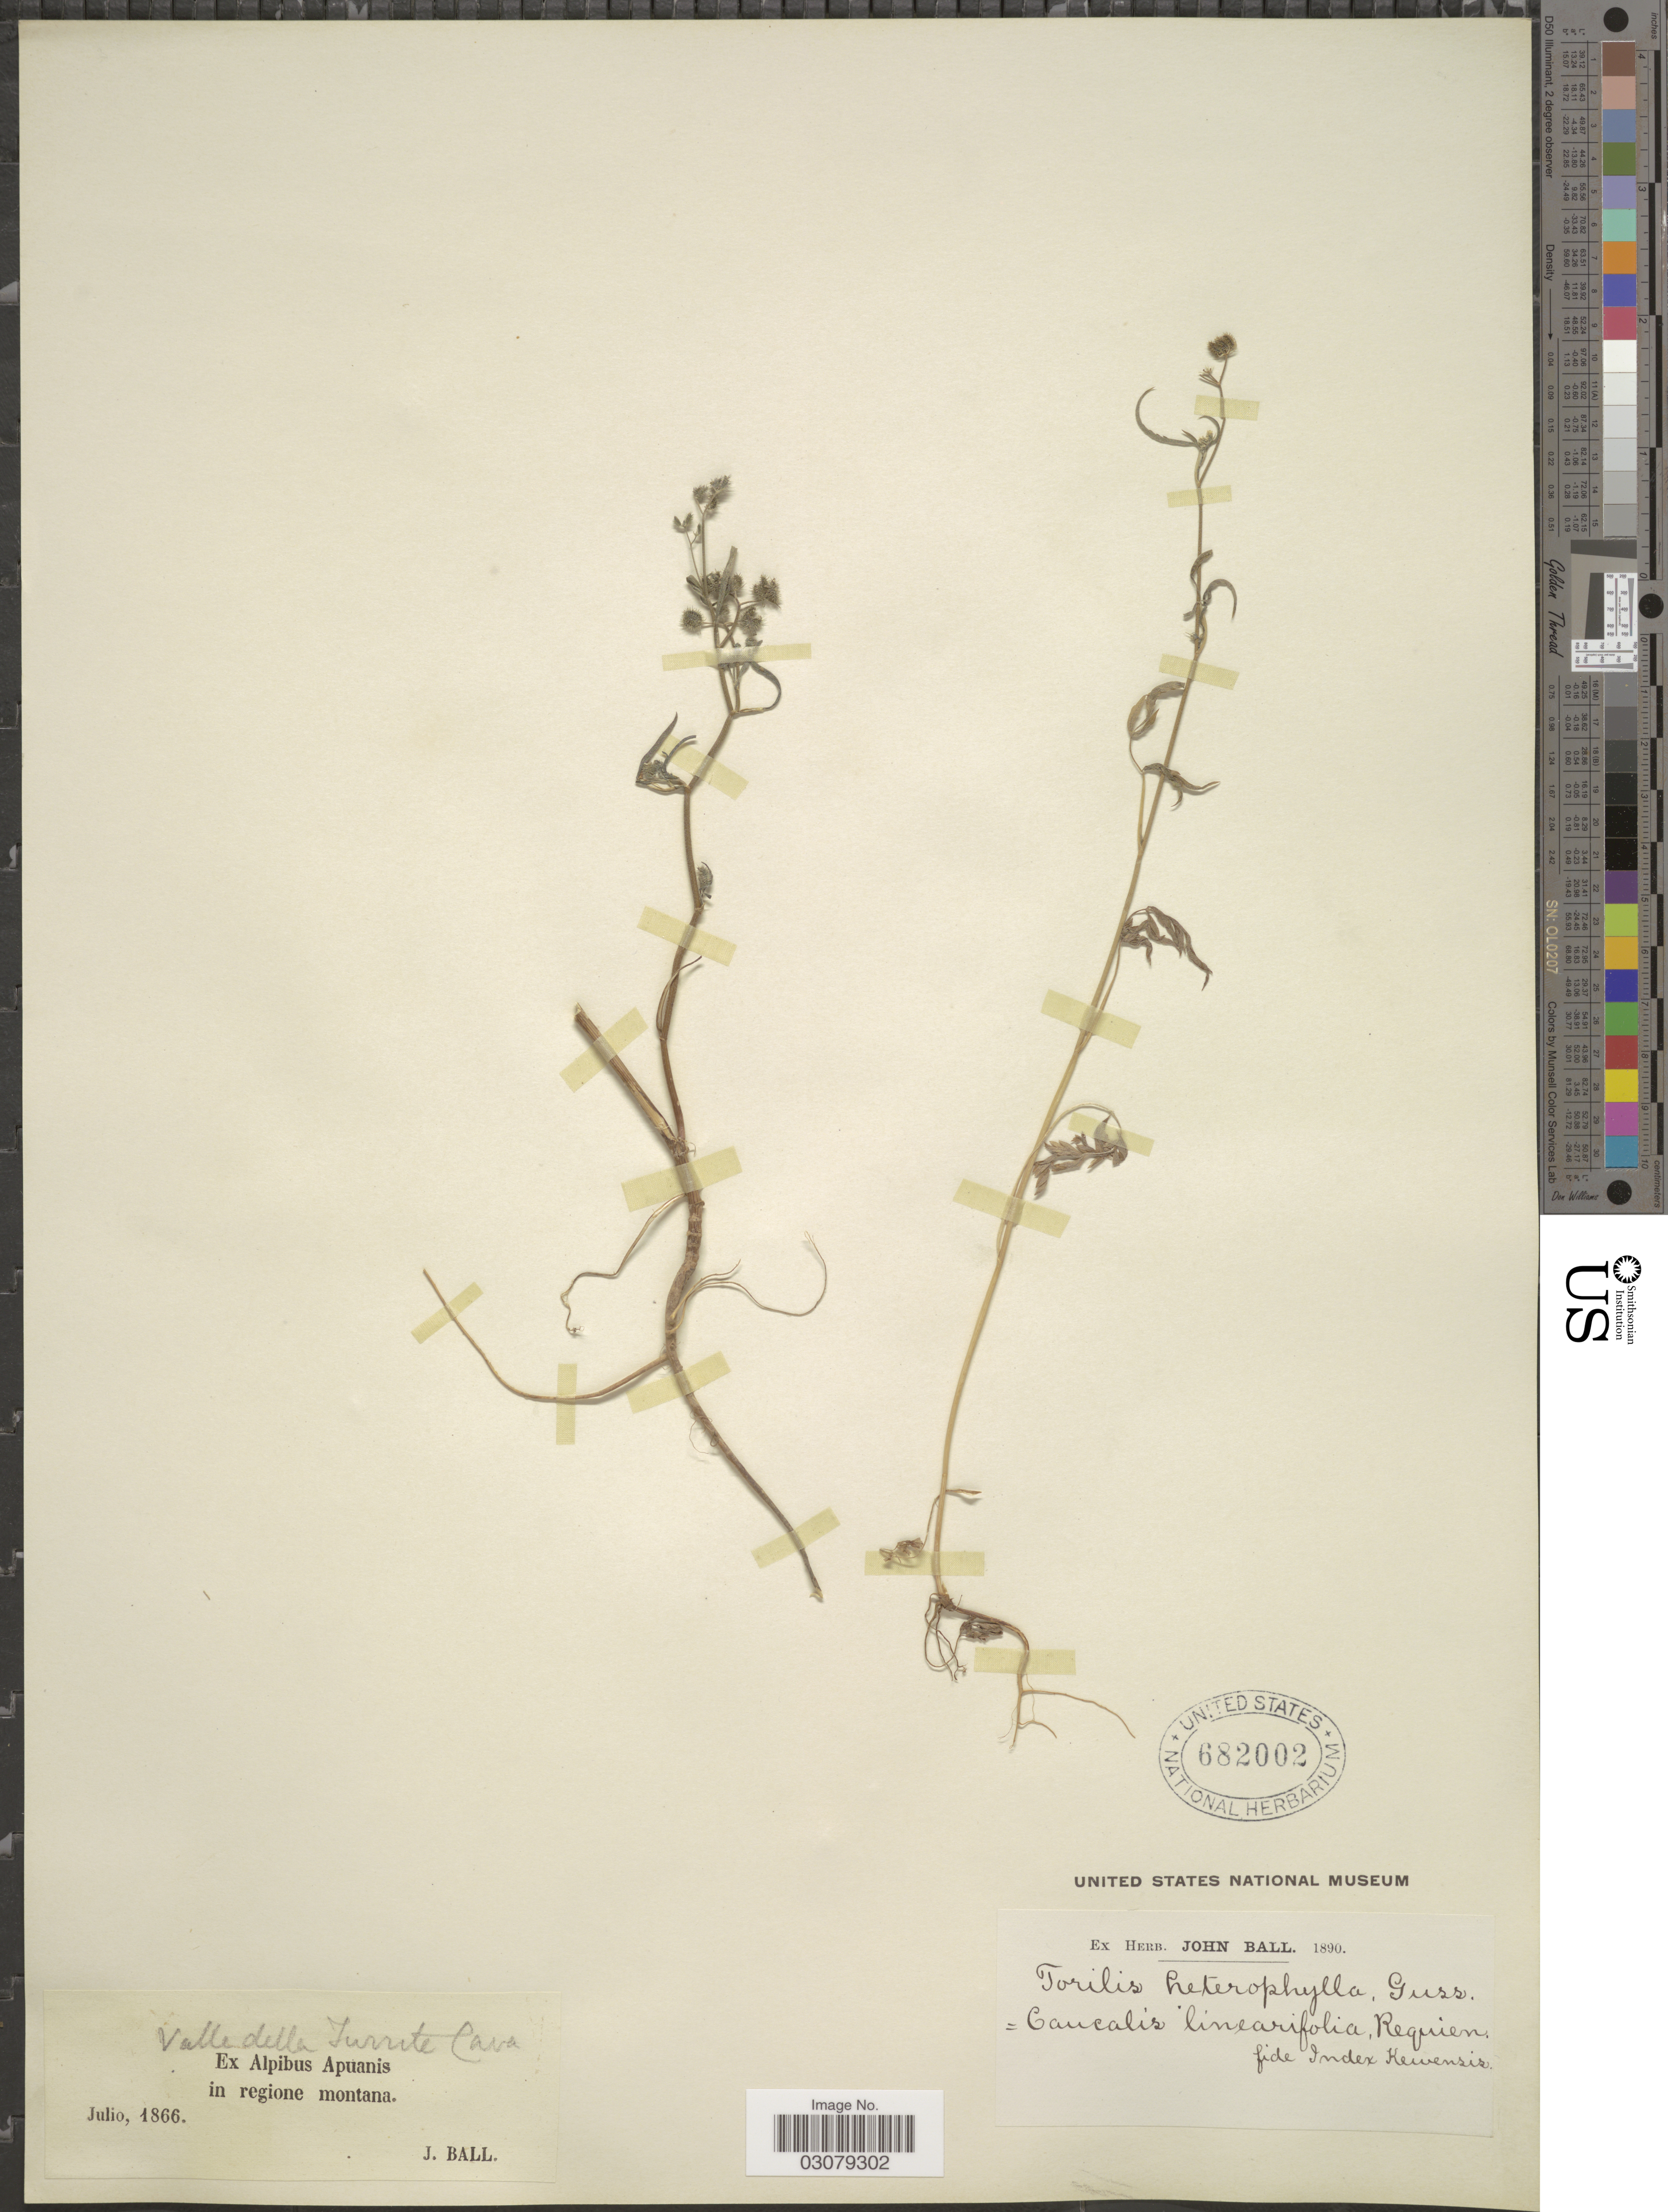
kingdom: Plantae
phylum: Tracheophyta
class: Magnoliopsida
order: Apiales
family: Apiaceae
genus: Torilis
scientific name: Torilis infesta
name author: (L.) Clairv.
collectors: J. Ball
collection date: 1866-07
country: Italy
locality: Valle della Turrite Cava. Ex Alpibus Apuanis in regione montana.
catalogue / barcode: US 682002